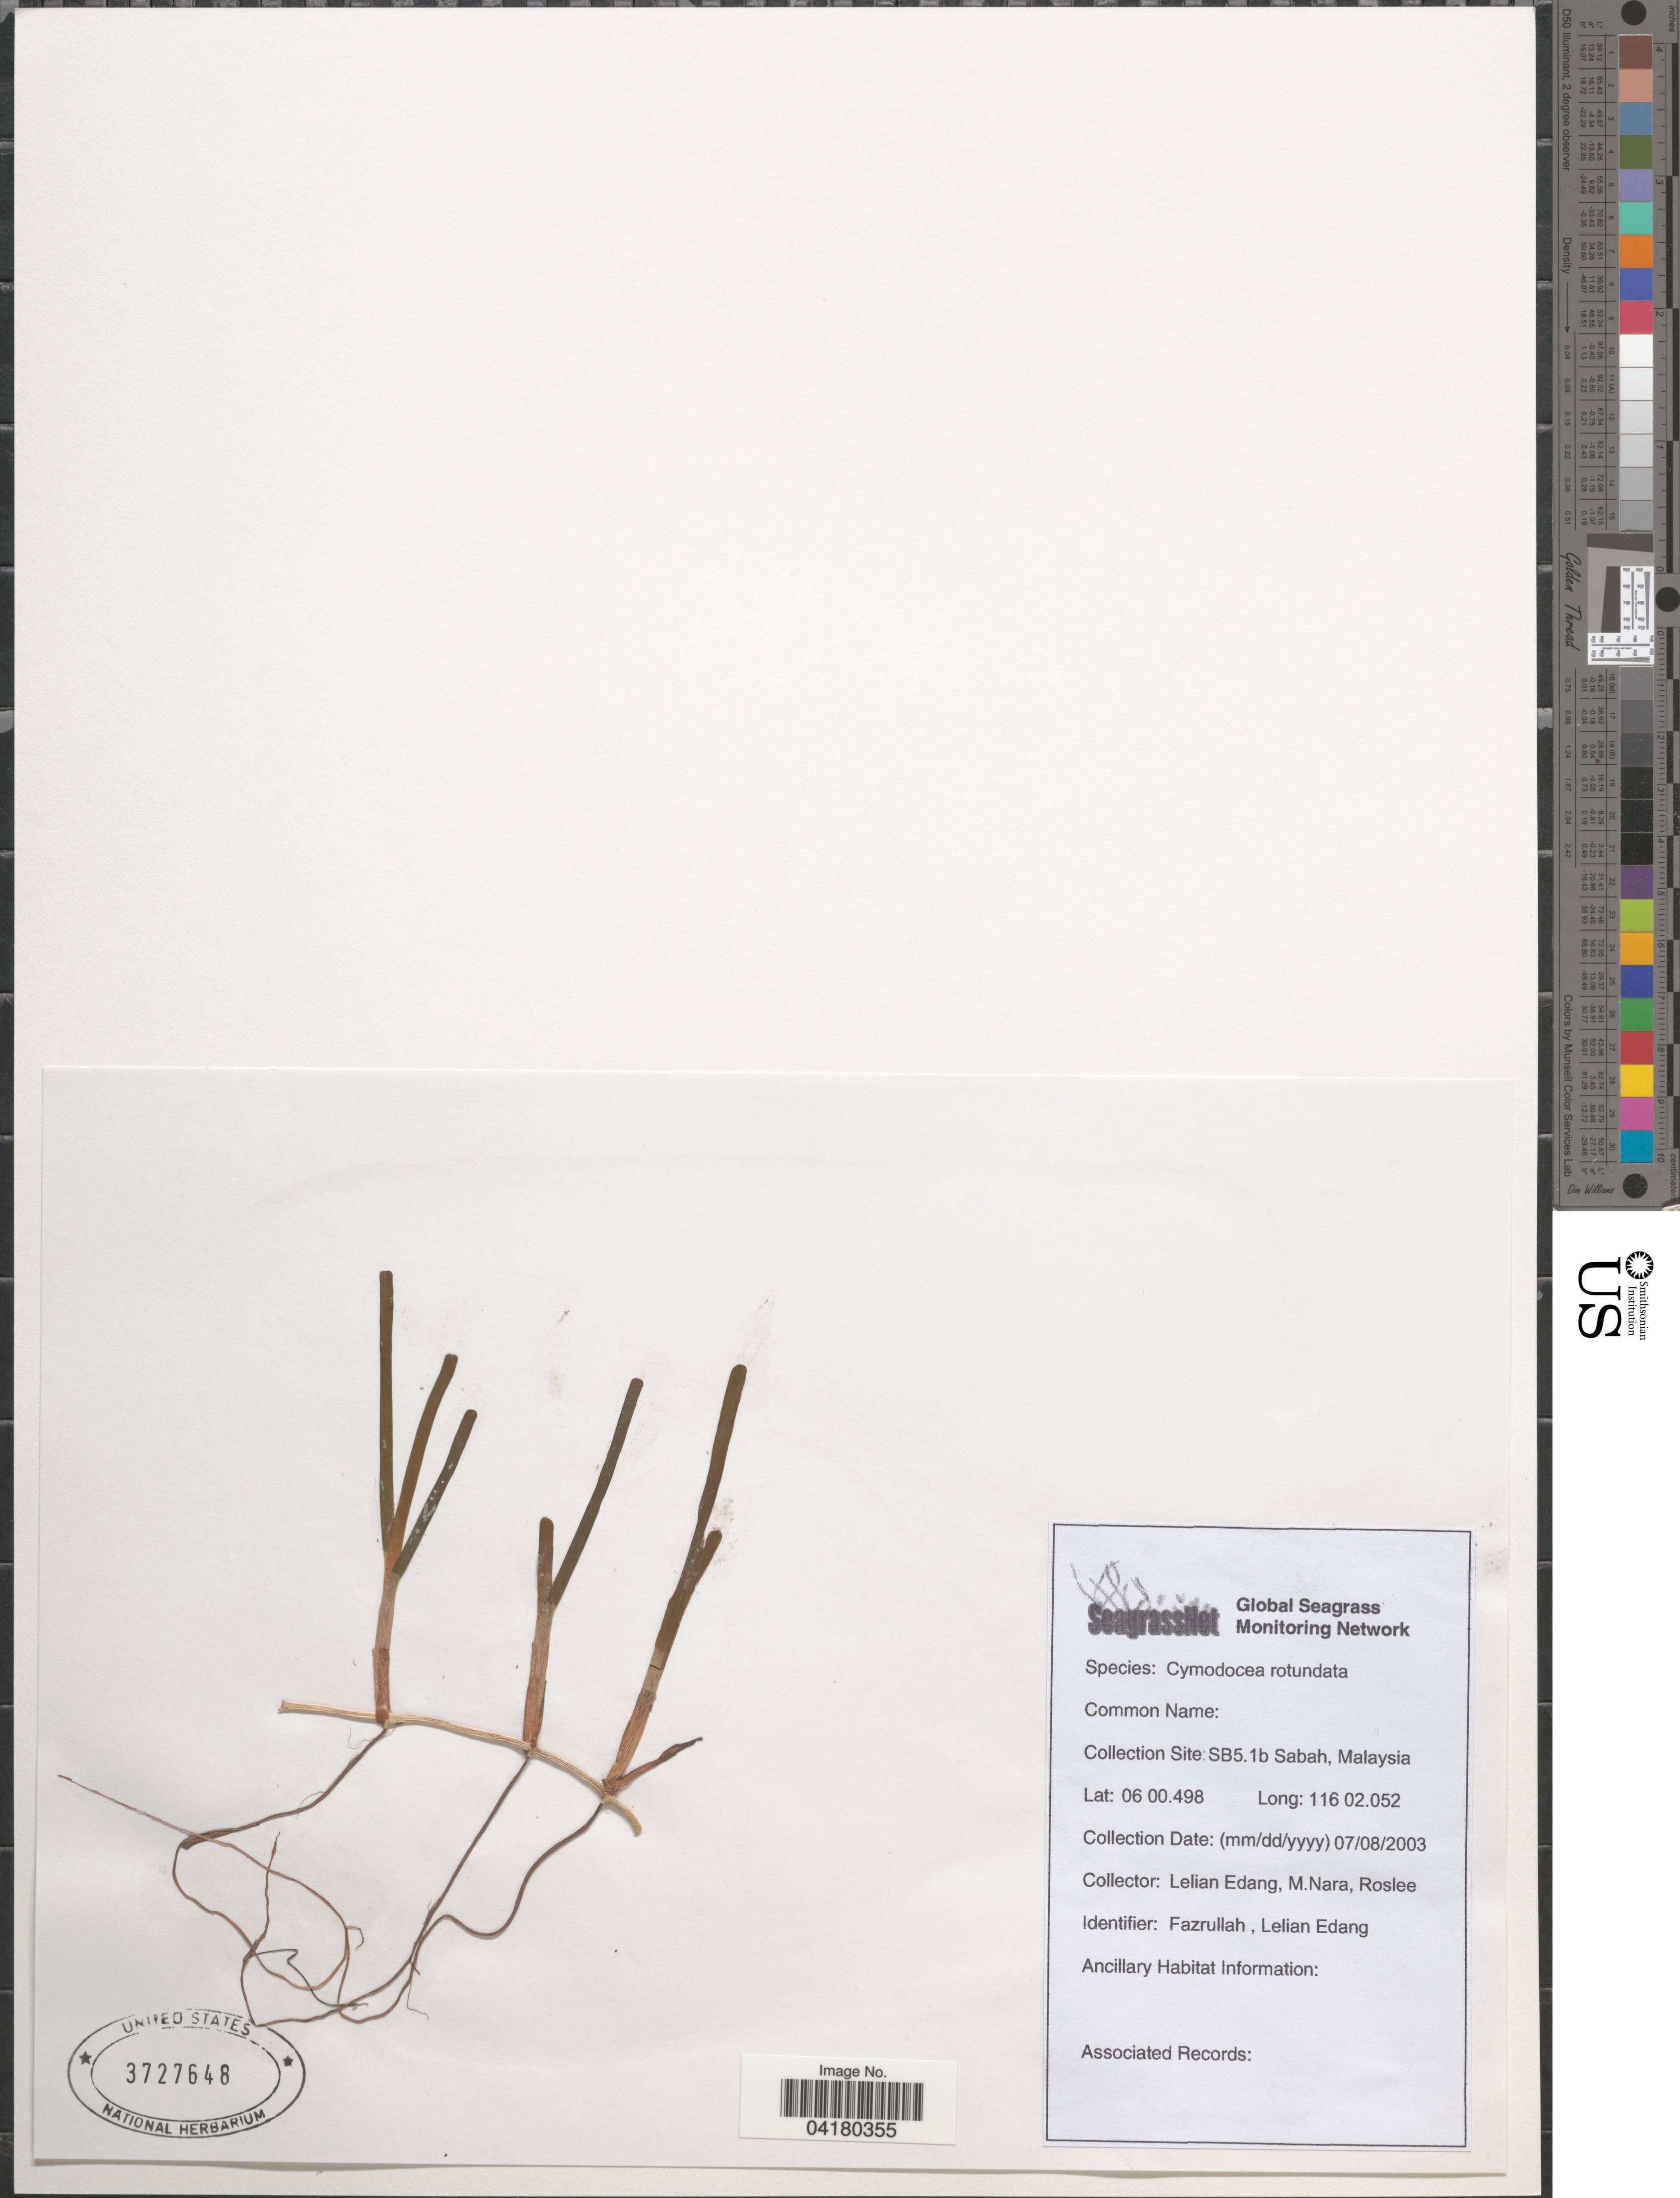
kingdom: Plantae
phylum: Tracheophyta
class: Liliopsida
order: Alismatales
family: Cymodoceaceae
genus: Cymodocea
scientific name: Cymodocea rotundata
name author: Asch. & Schweinf.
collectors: L. Edang, M. Nara & Roslee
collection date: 2003-07-08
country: Malaysia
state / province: Sabah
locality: SB5.1b.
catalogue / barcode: US 3727648